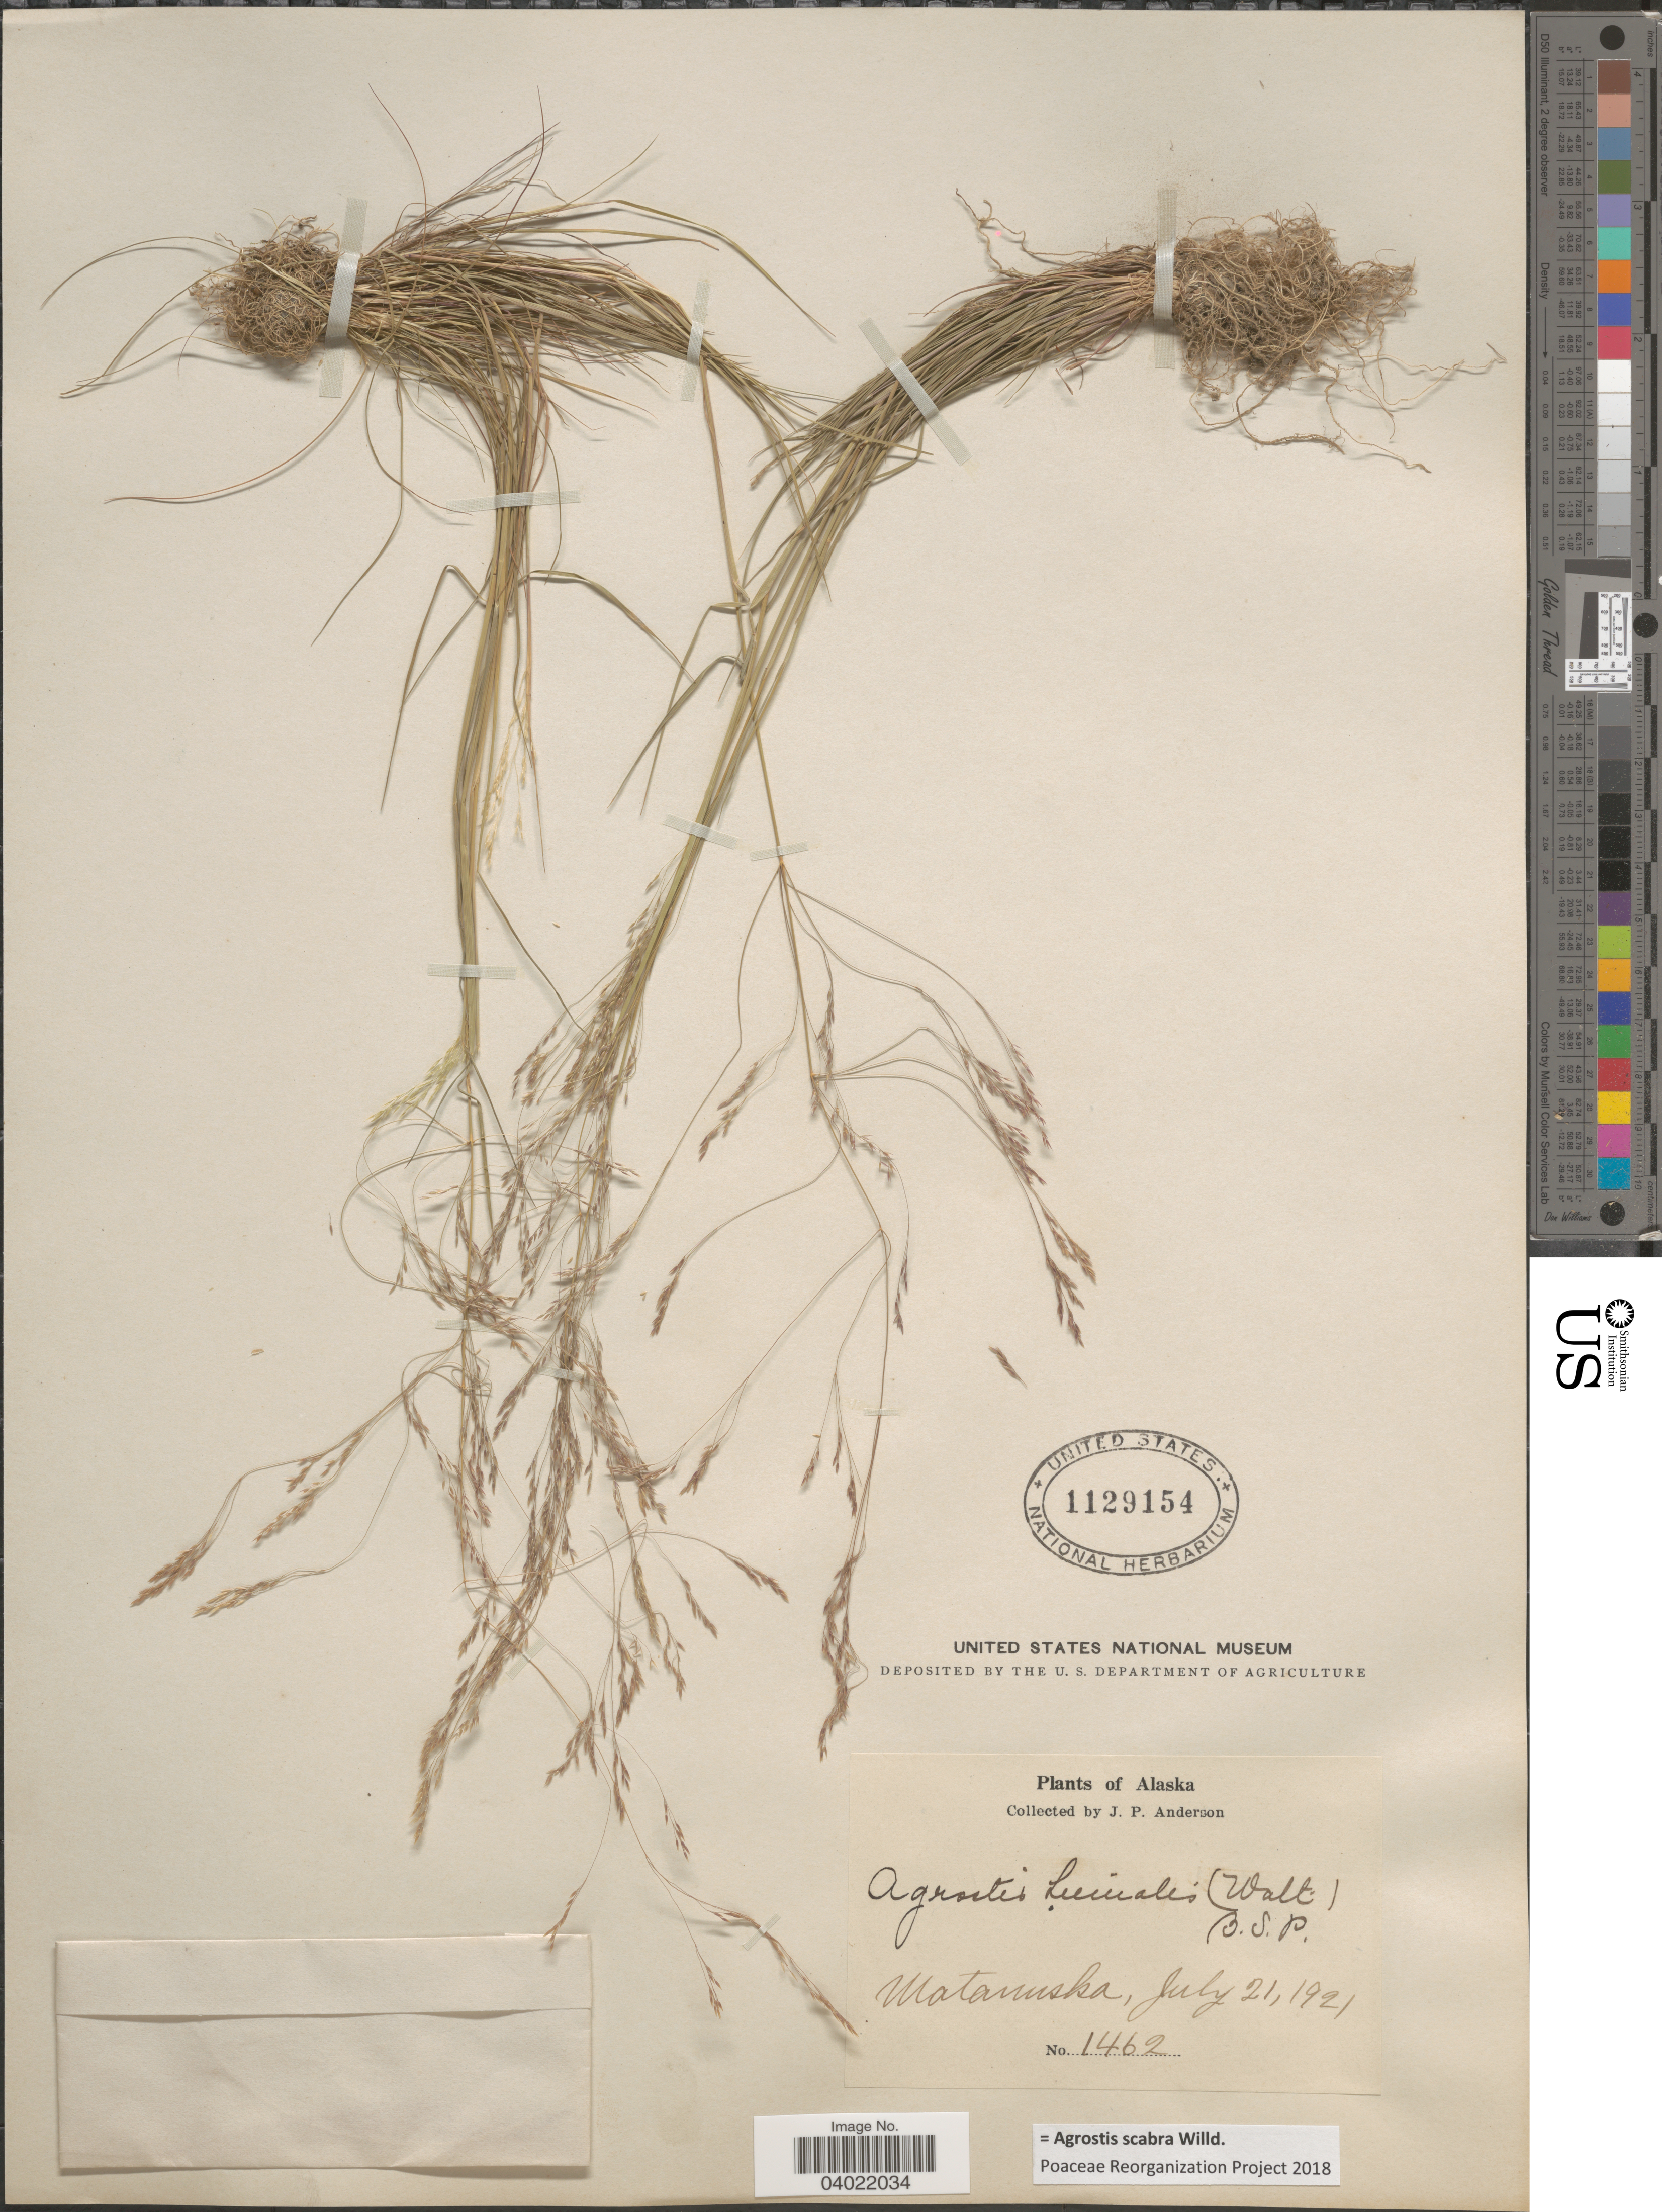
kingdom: Plantae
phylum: Tracheophyta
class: Liliopsida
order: Poales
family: Poaceae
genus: Agrostis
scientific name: Agrostis scabra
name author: Willd.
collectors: J. P. Anderson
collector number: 1462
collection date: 1921-07-21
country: United States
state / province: Alaska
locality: Matanuska.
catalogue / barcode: US 1129154